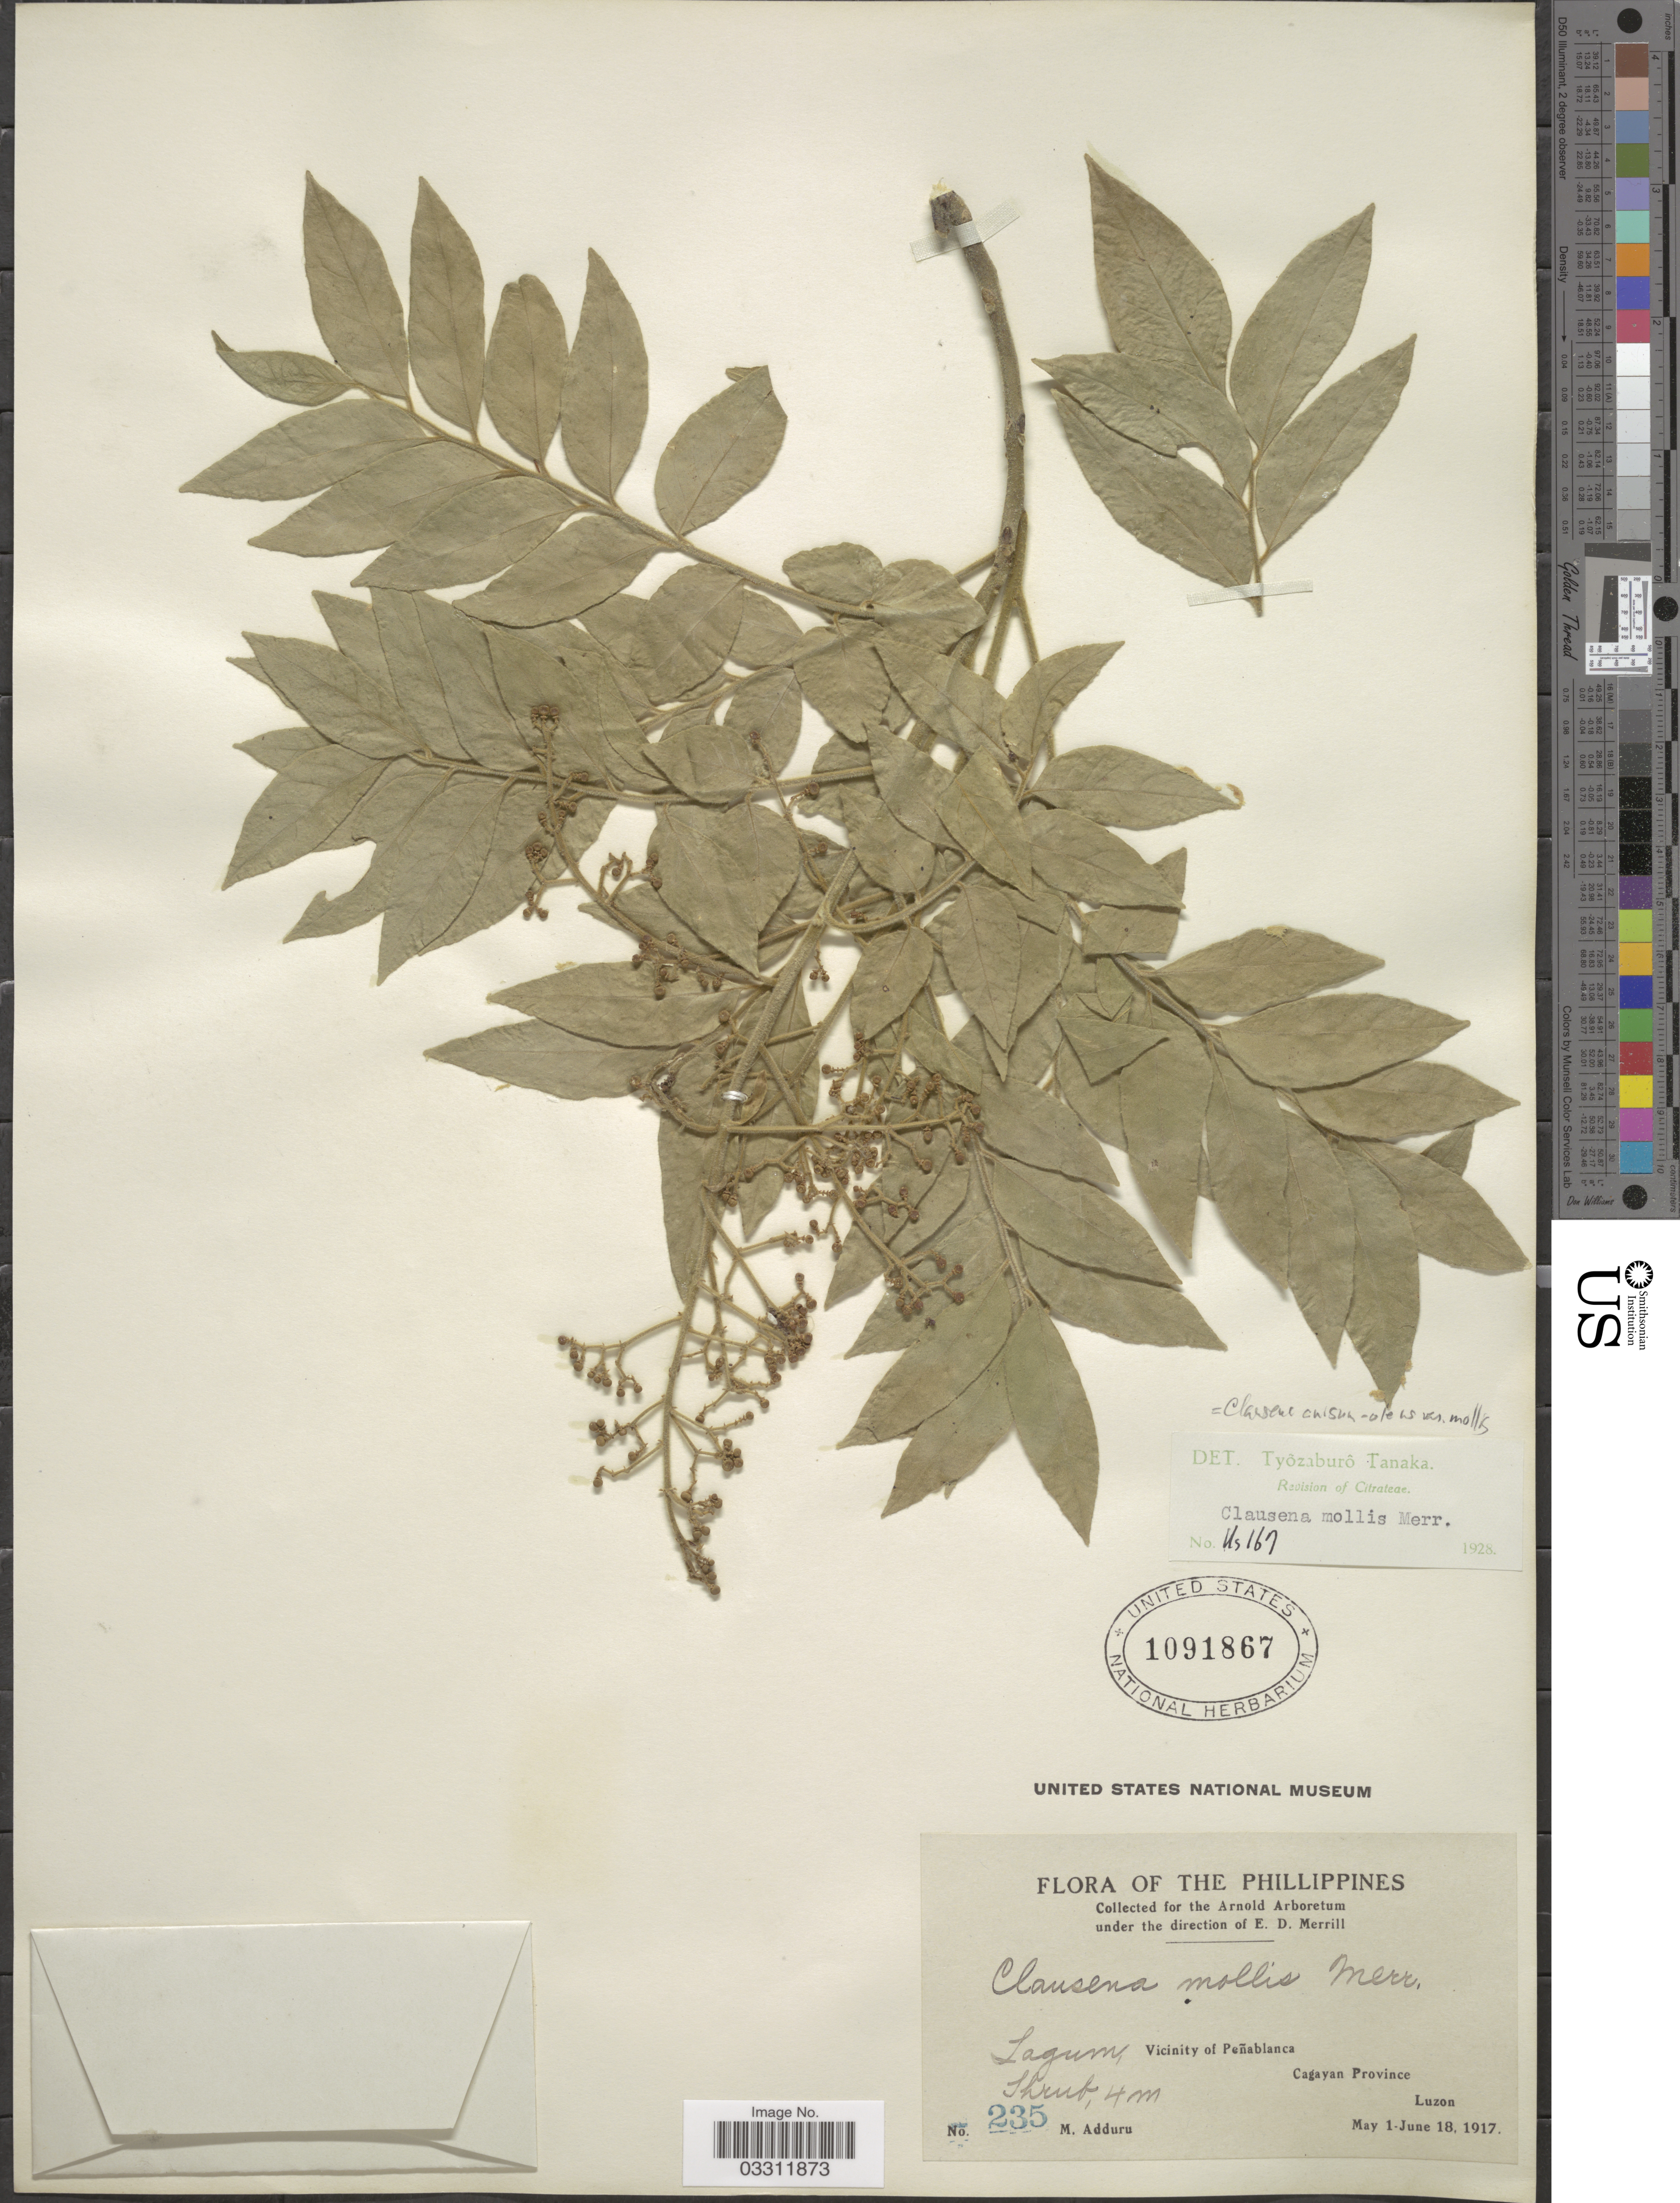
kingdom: Plantae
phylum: Tracheophyta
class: Magnoliopsida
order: Sapindales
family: Rutaceae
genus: Clausena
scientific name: Clausena anisum-olens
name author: (Blume) Merr.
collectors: M. Adduru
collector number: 235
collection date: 1917-05-01/1917-06-18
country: Philippines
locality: Lagum, Vicinity of Peñablanca. Cagayan Province. Luzon.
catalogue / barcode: US 1091867